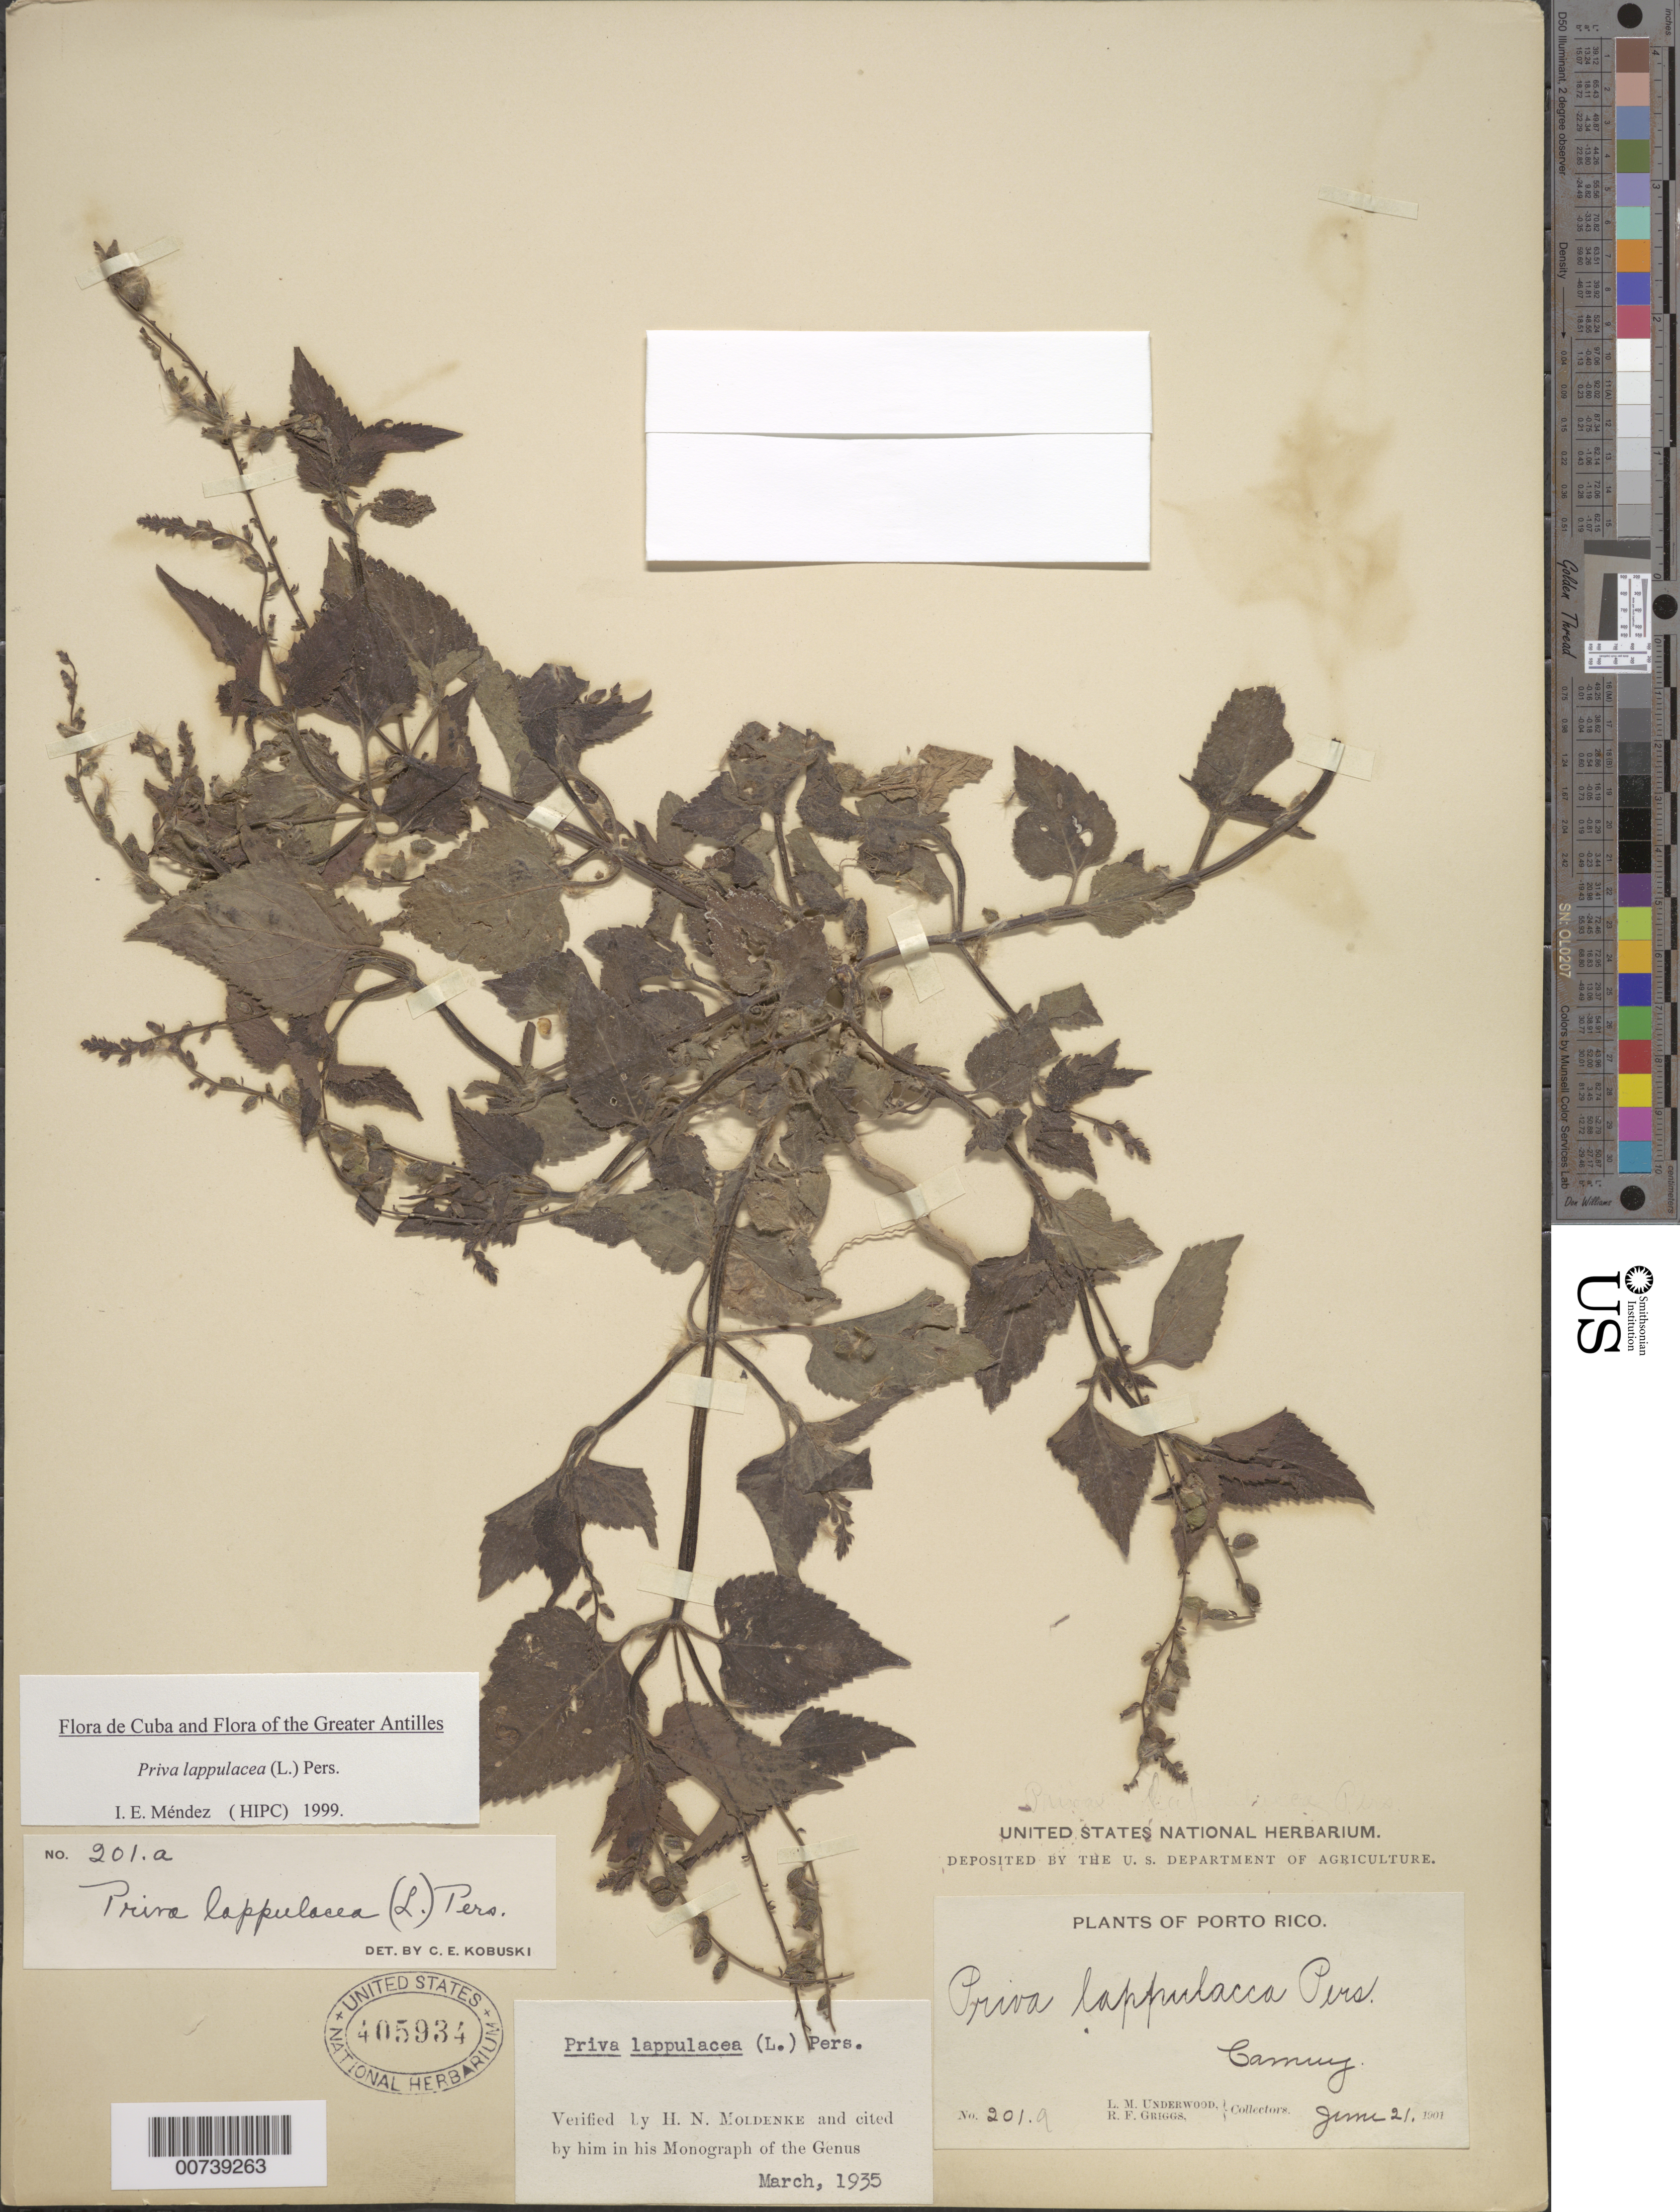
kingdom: Plantae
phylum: Tracheophyta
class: Magnoliopsida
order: Lamiales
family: Verbenaceae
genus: Priva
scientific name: Priva lappulacea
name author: (L.) Pers.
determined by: Méndez, Isidro E., (HIPC)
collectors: L. M. Underwood & R. F. Griggs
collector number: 201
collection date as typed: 21 Jun 1901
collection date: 1901-06-21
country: Puerto Rico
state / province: Camuy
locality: Camuy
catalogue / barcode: US 405934